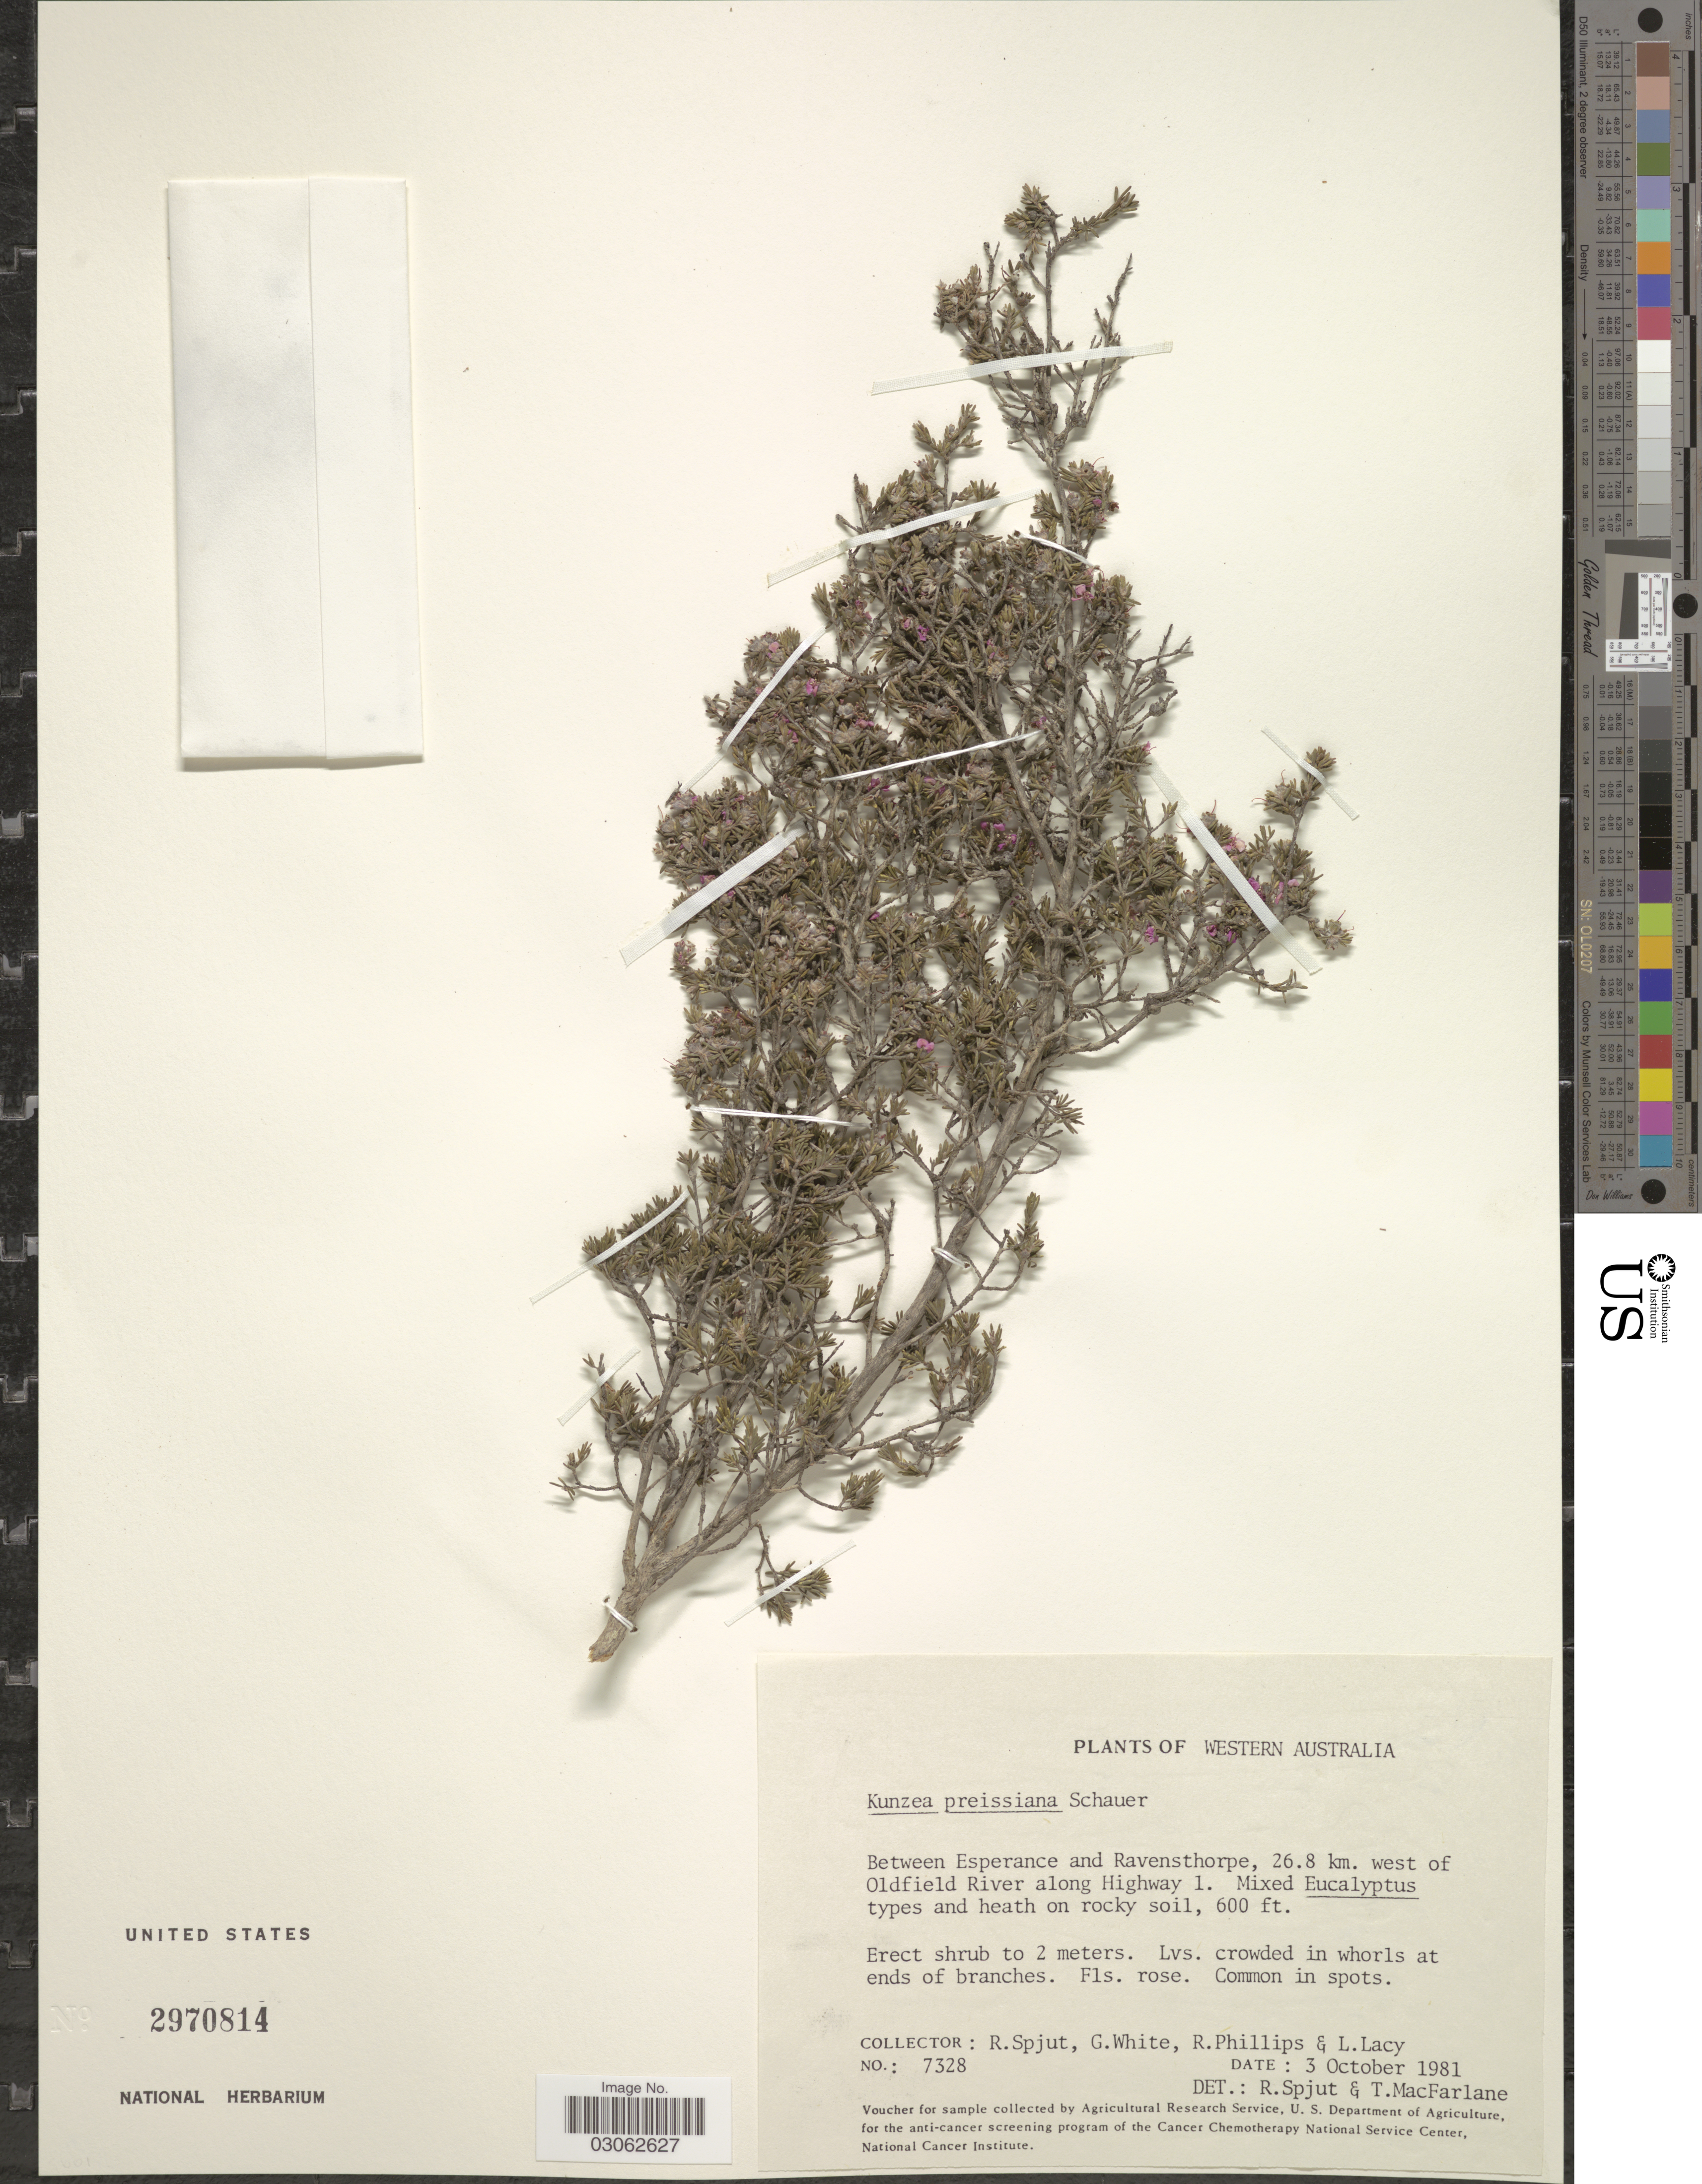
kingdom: Plantae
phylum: Tracheophyta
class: Magnoliopsida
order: Myrtales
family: Myrtaceae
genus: Kunzea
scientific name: Kunzea preissiana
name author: Schauer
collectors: R. Spjut, G. White, R. Phillips & L. Lacy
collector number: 7328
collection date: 1981-10-03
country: Australia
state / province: Western Australia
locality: Between Esperance and Ravensthorpe, 26.8 km. west of Oldfield River along Highway 1.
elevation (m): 183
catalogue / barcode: US 2970814